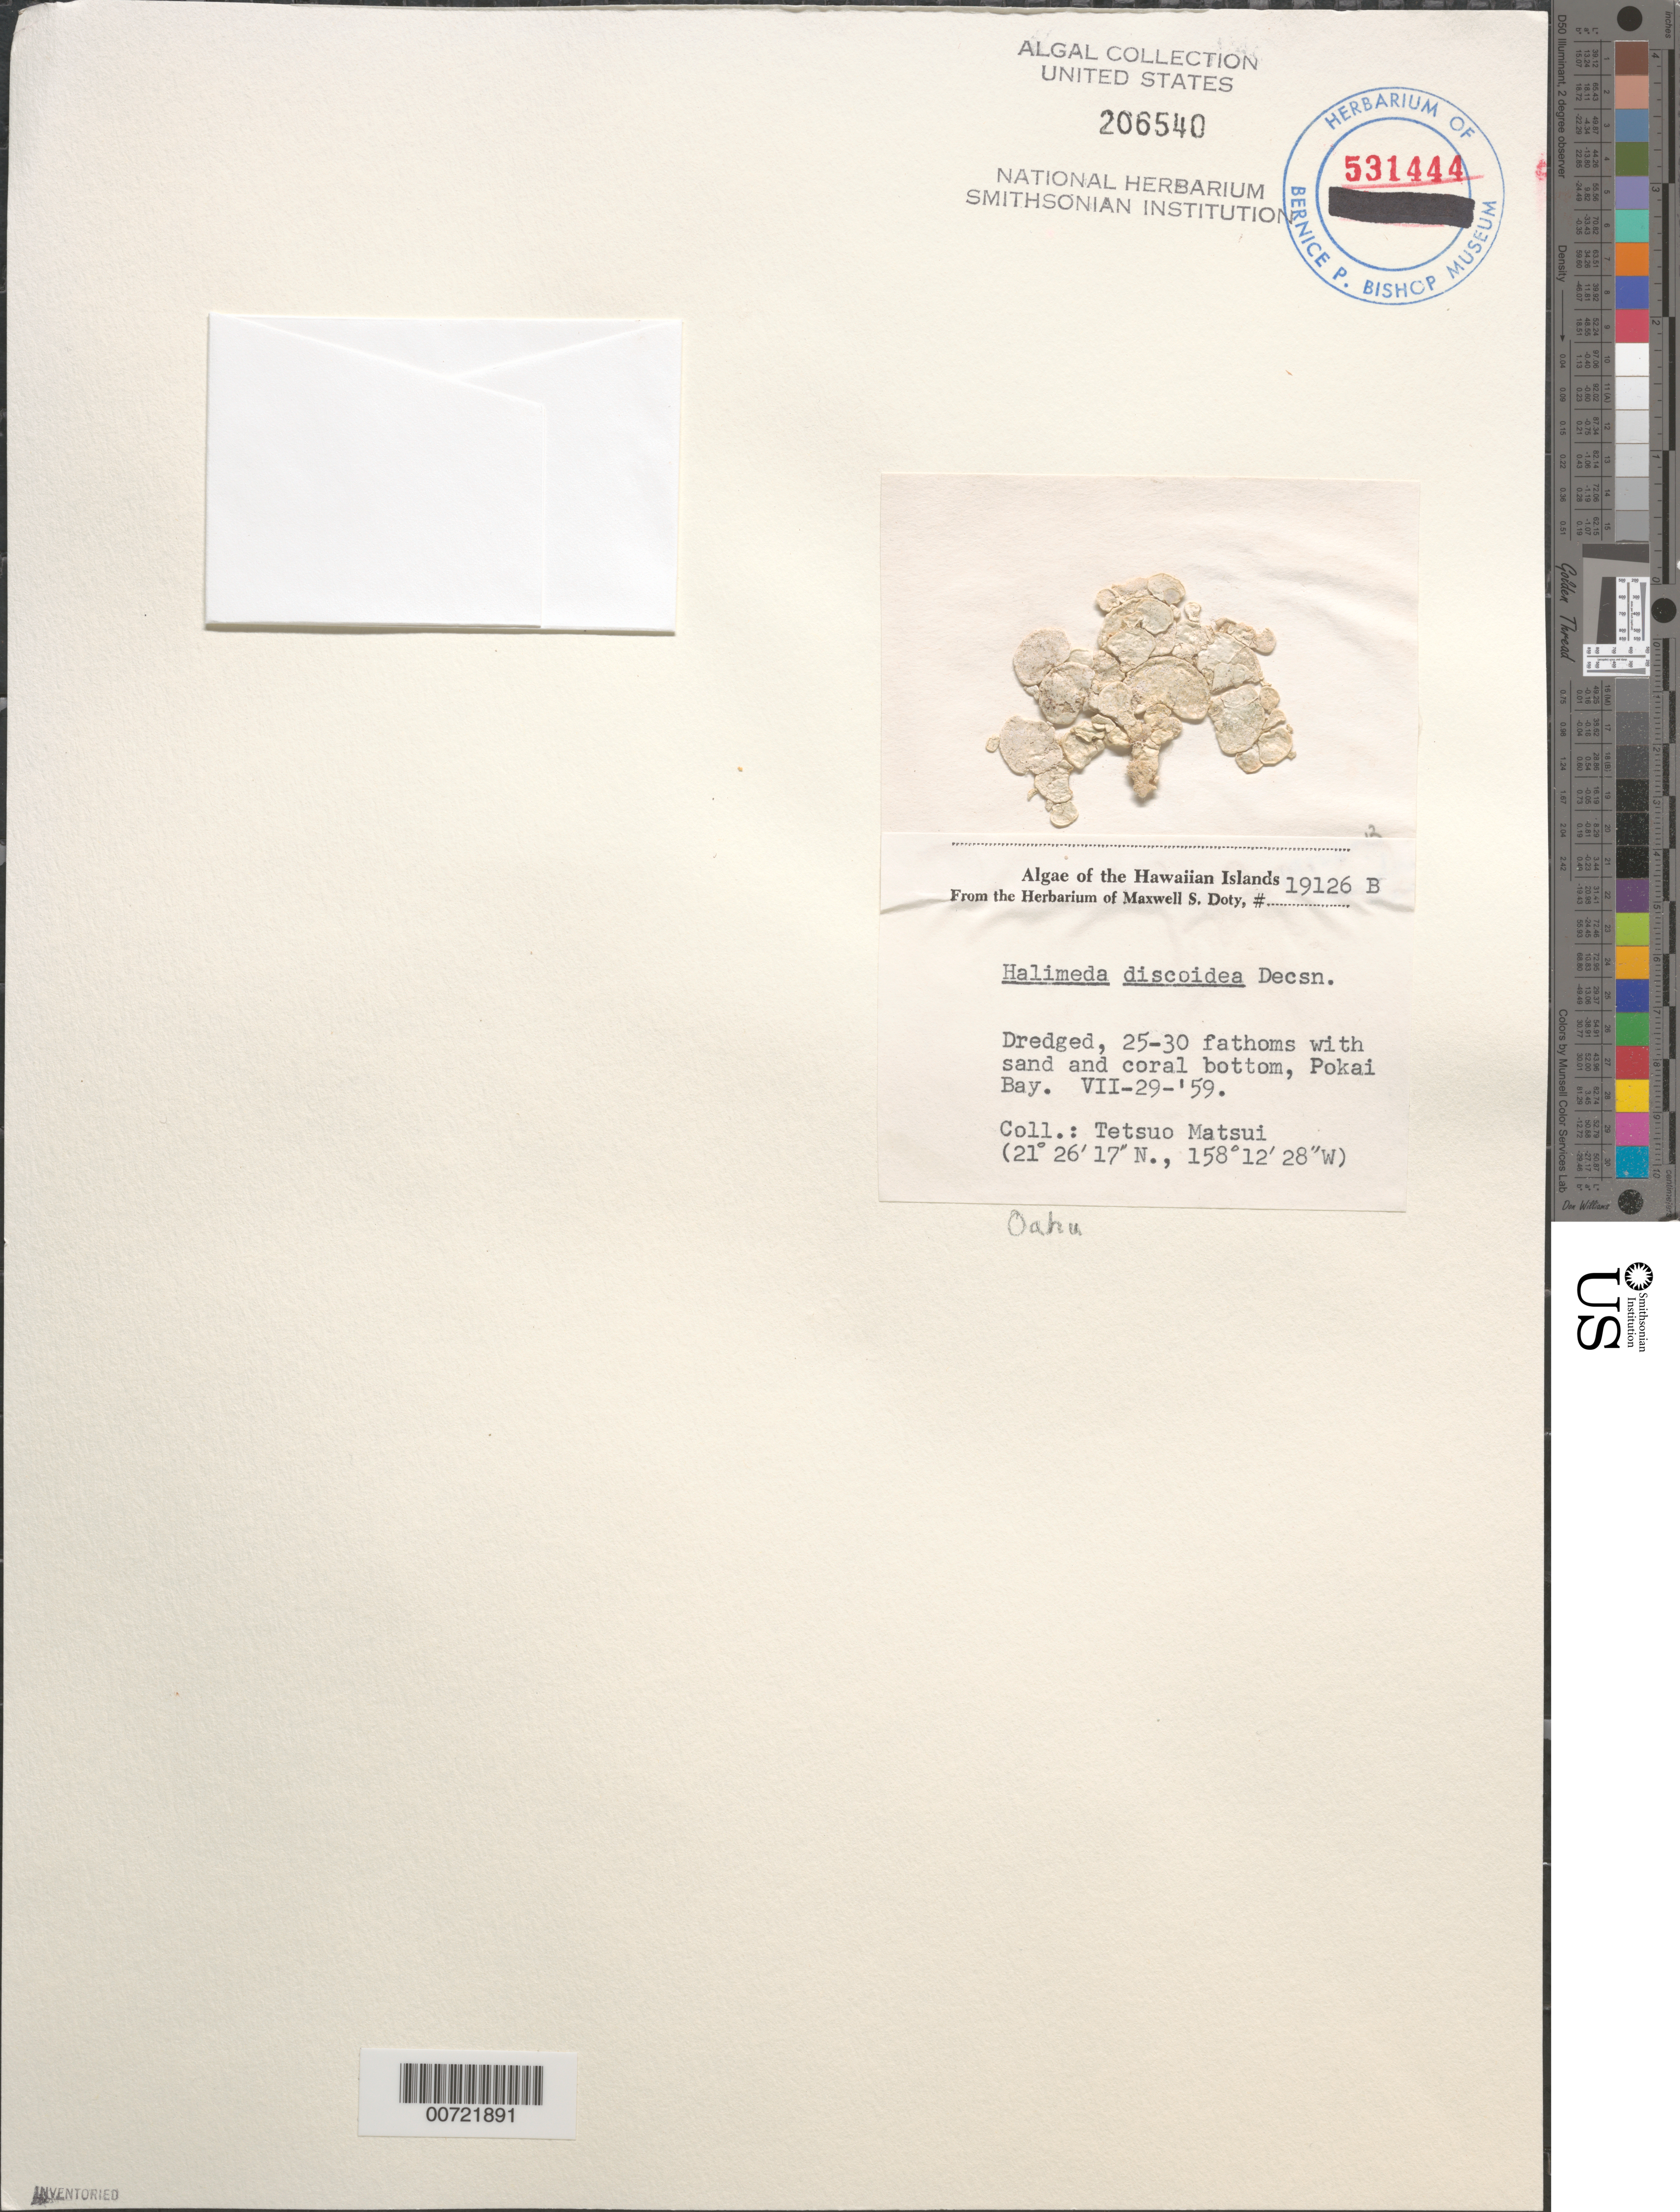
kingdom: Plantae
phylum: Chlorophyta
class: Ulvophyceae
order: Bryopsidales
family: Halimedaceae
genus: Halimeda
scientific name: Halimeda discoidea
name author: Decne.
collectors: T. Matsui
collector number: MSD 19126B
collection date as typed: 29 Jul 1959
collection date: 1959-07-29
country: United States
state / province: Hawaii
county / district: Honolulu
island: Oahu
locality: Pokai Bay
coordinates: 21 26' 17" N, 158 12' 28" W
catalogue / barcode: US 206540